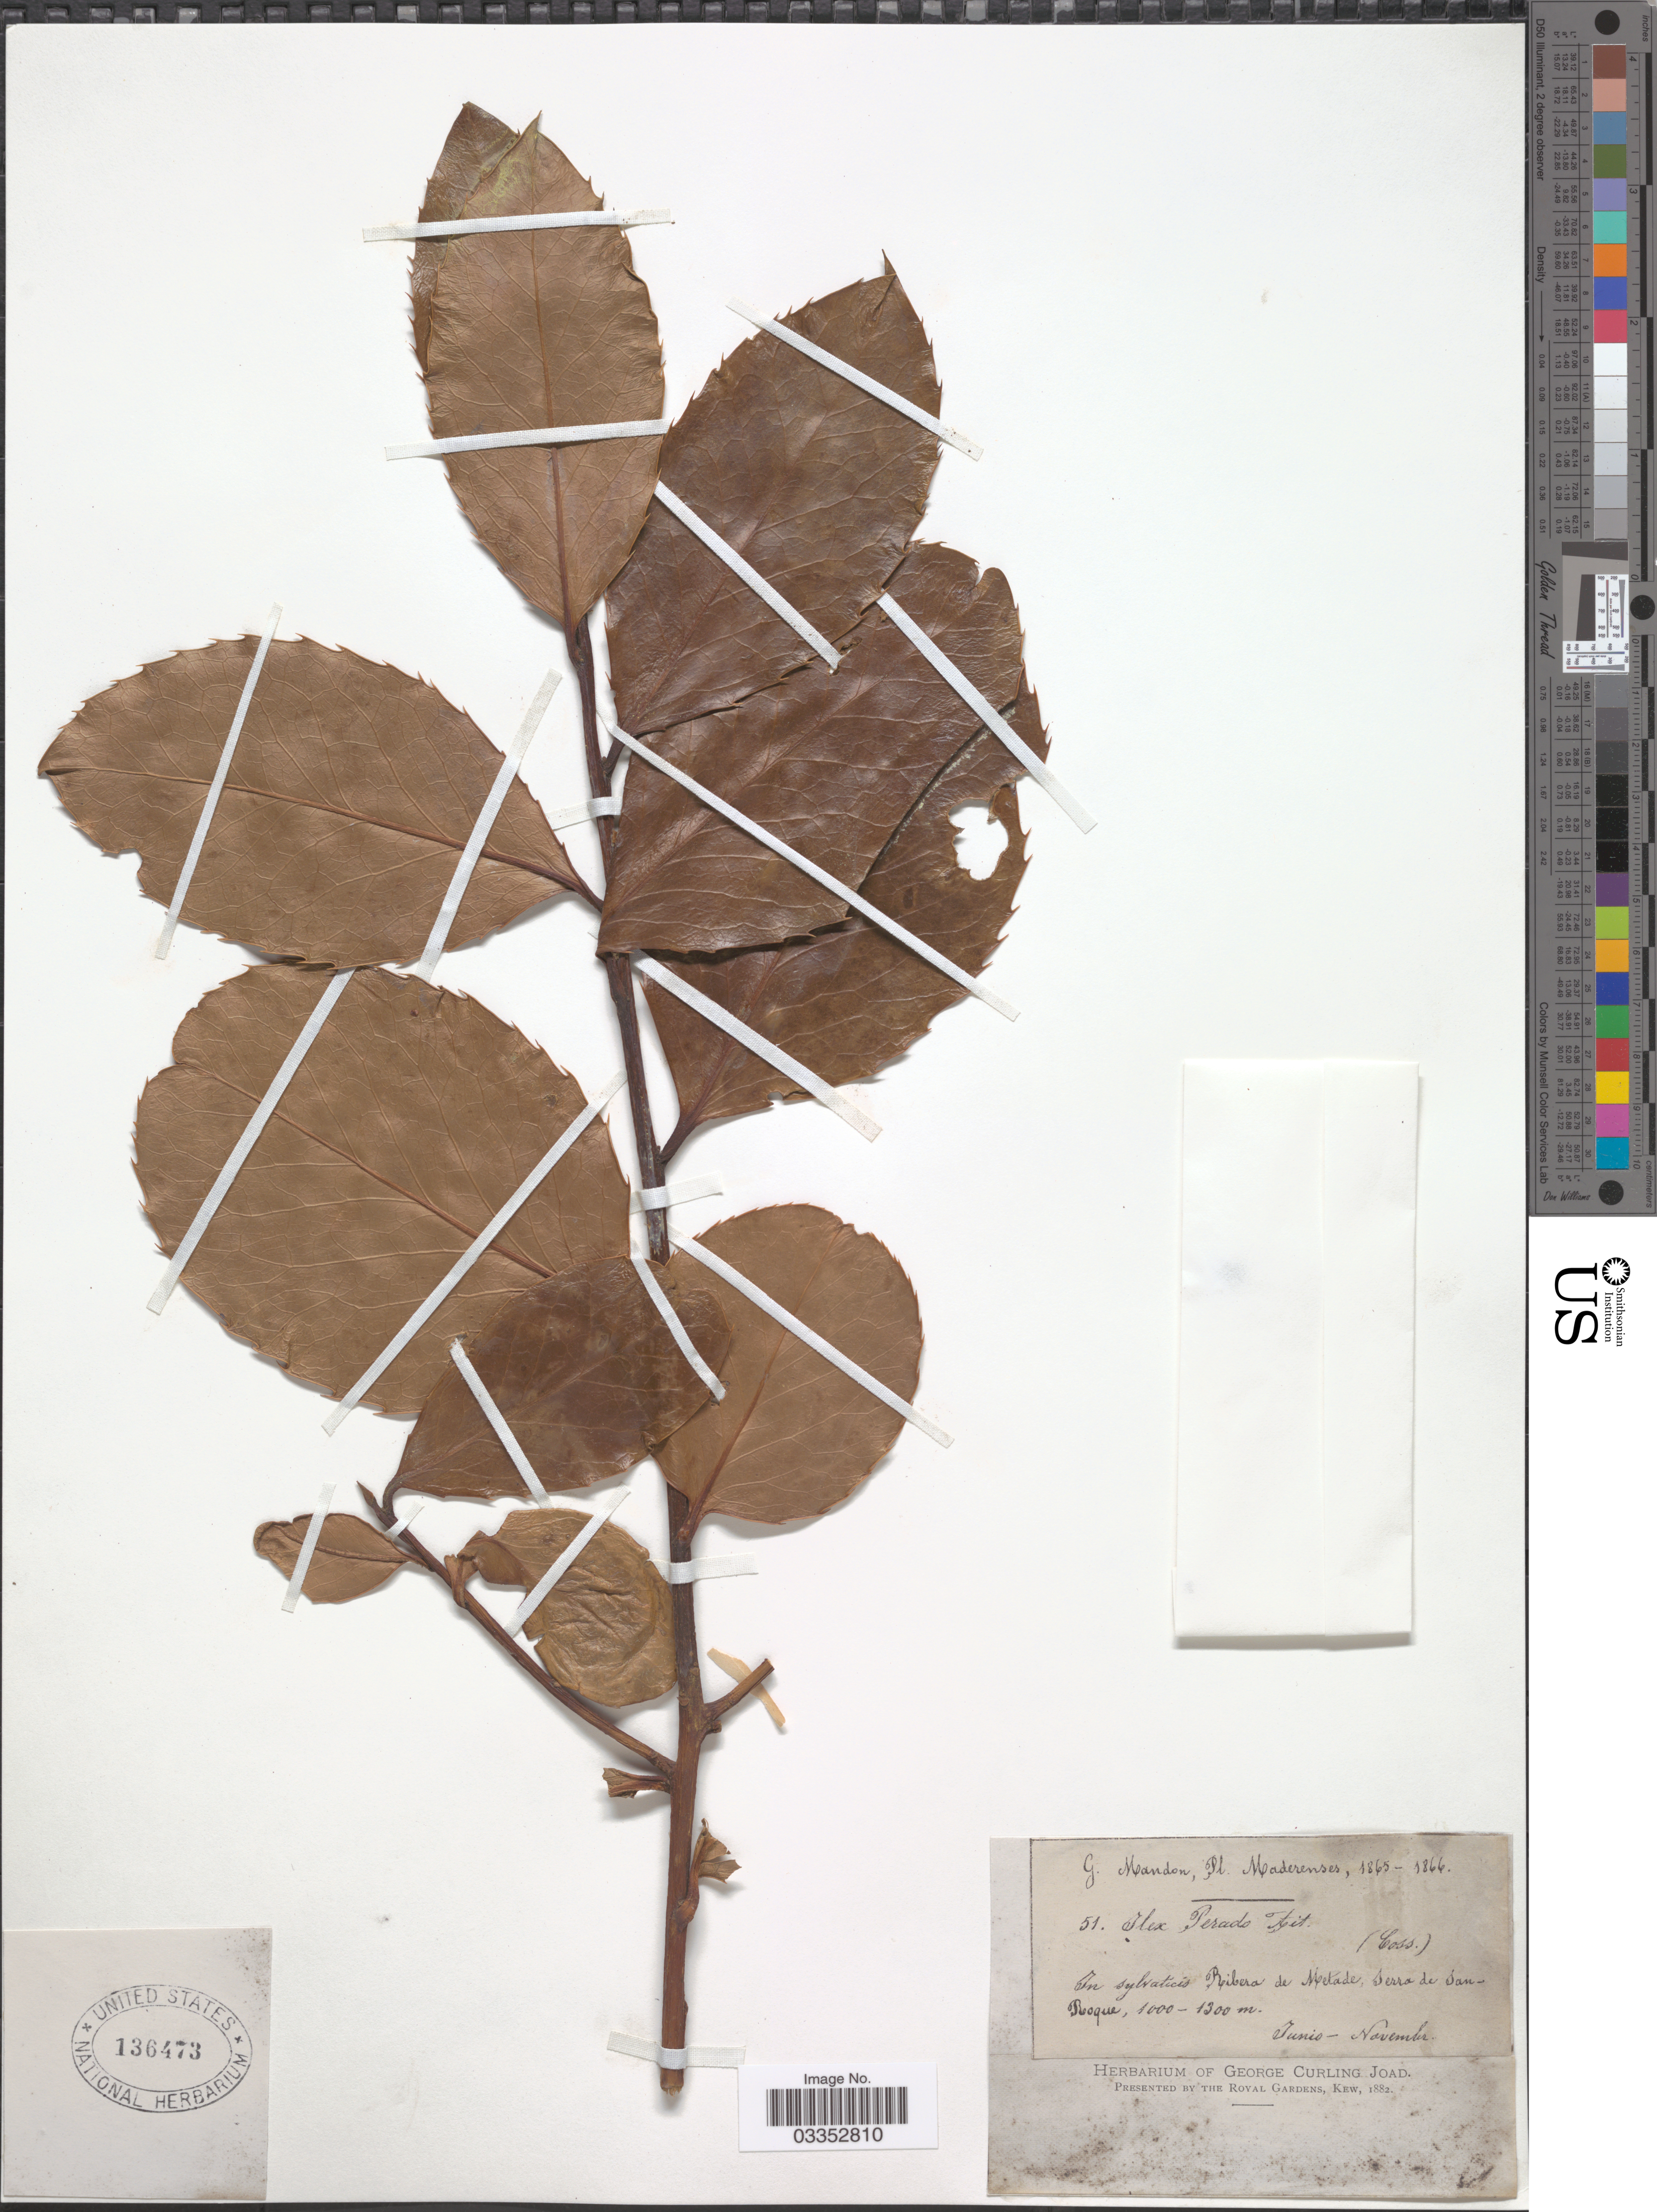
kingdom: Plantae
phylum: Tracheophyta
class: Magnoliopsida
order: Aquifoliales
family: Aquifoliaceae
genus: Ilex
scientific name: Ilex perado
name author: Aiton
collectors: G. Mandon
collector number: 51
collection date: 1865-06/1866-11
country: Spain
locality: Maderenses, In sylvaticis Ribera de Metade, Serra de San Roque.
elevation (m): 1000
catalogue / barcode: US 136473